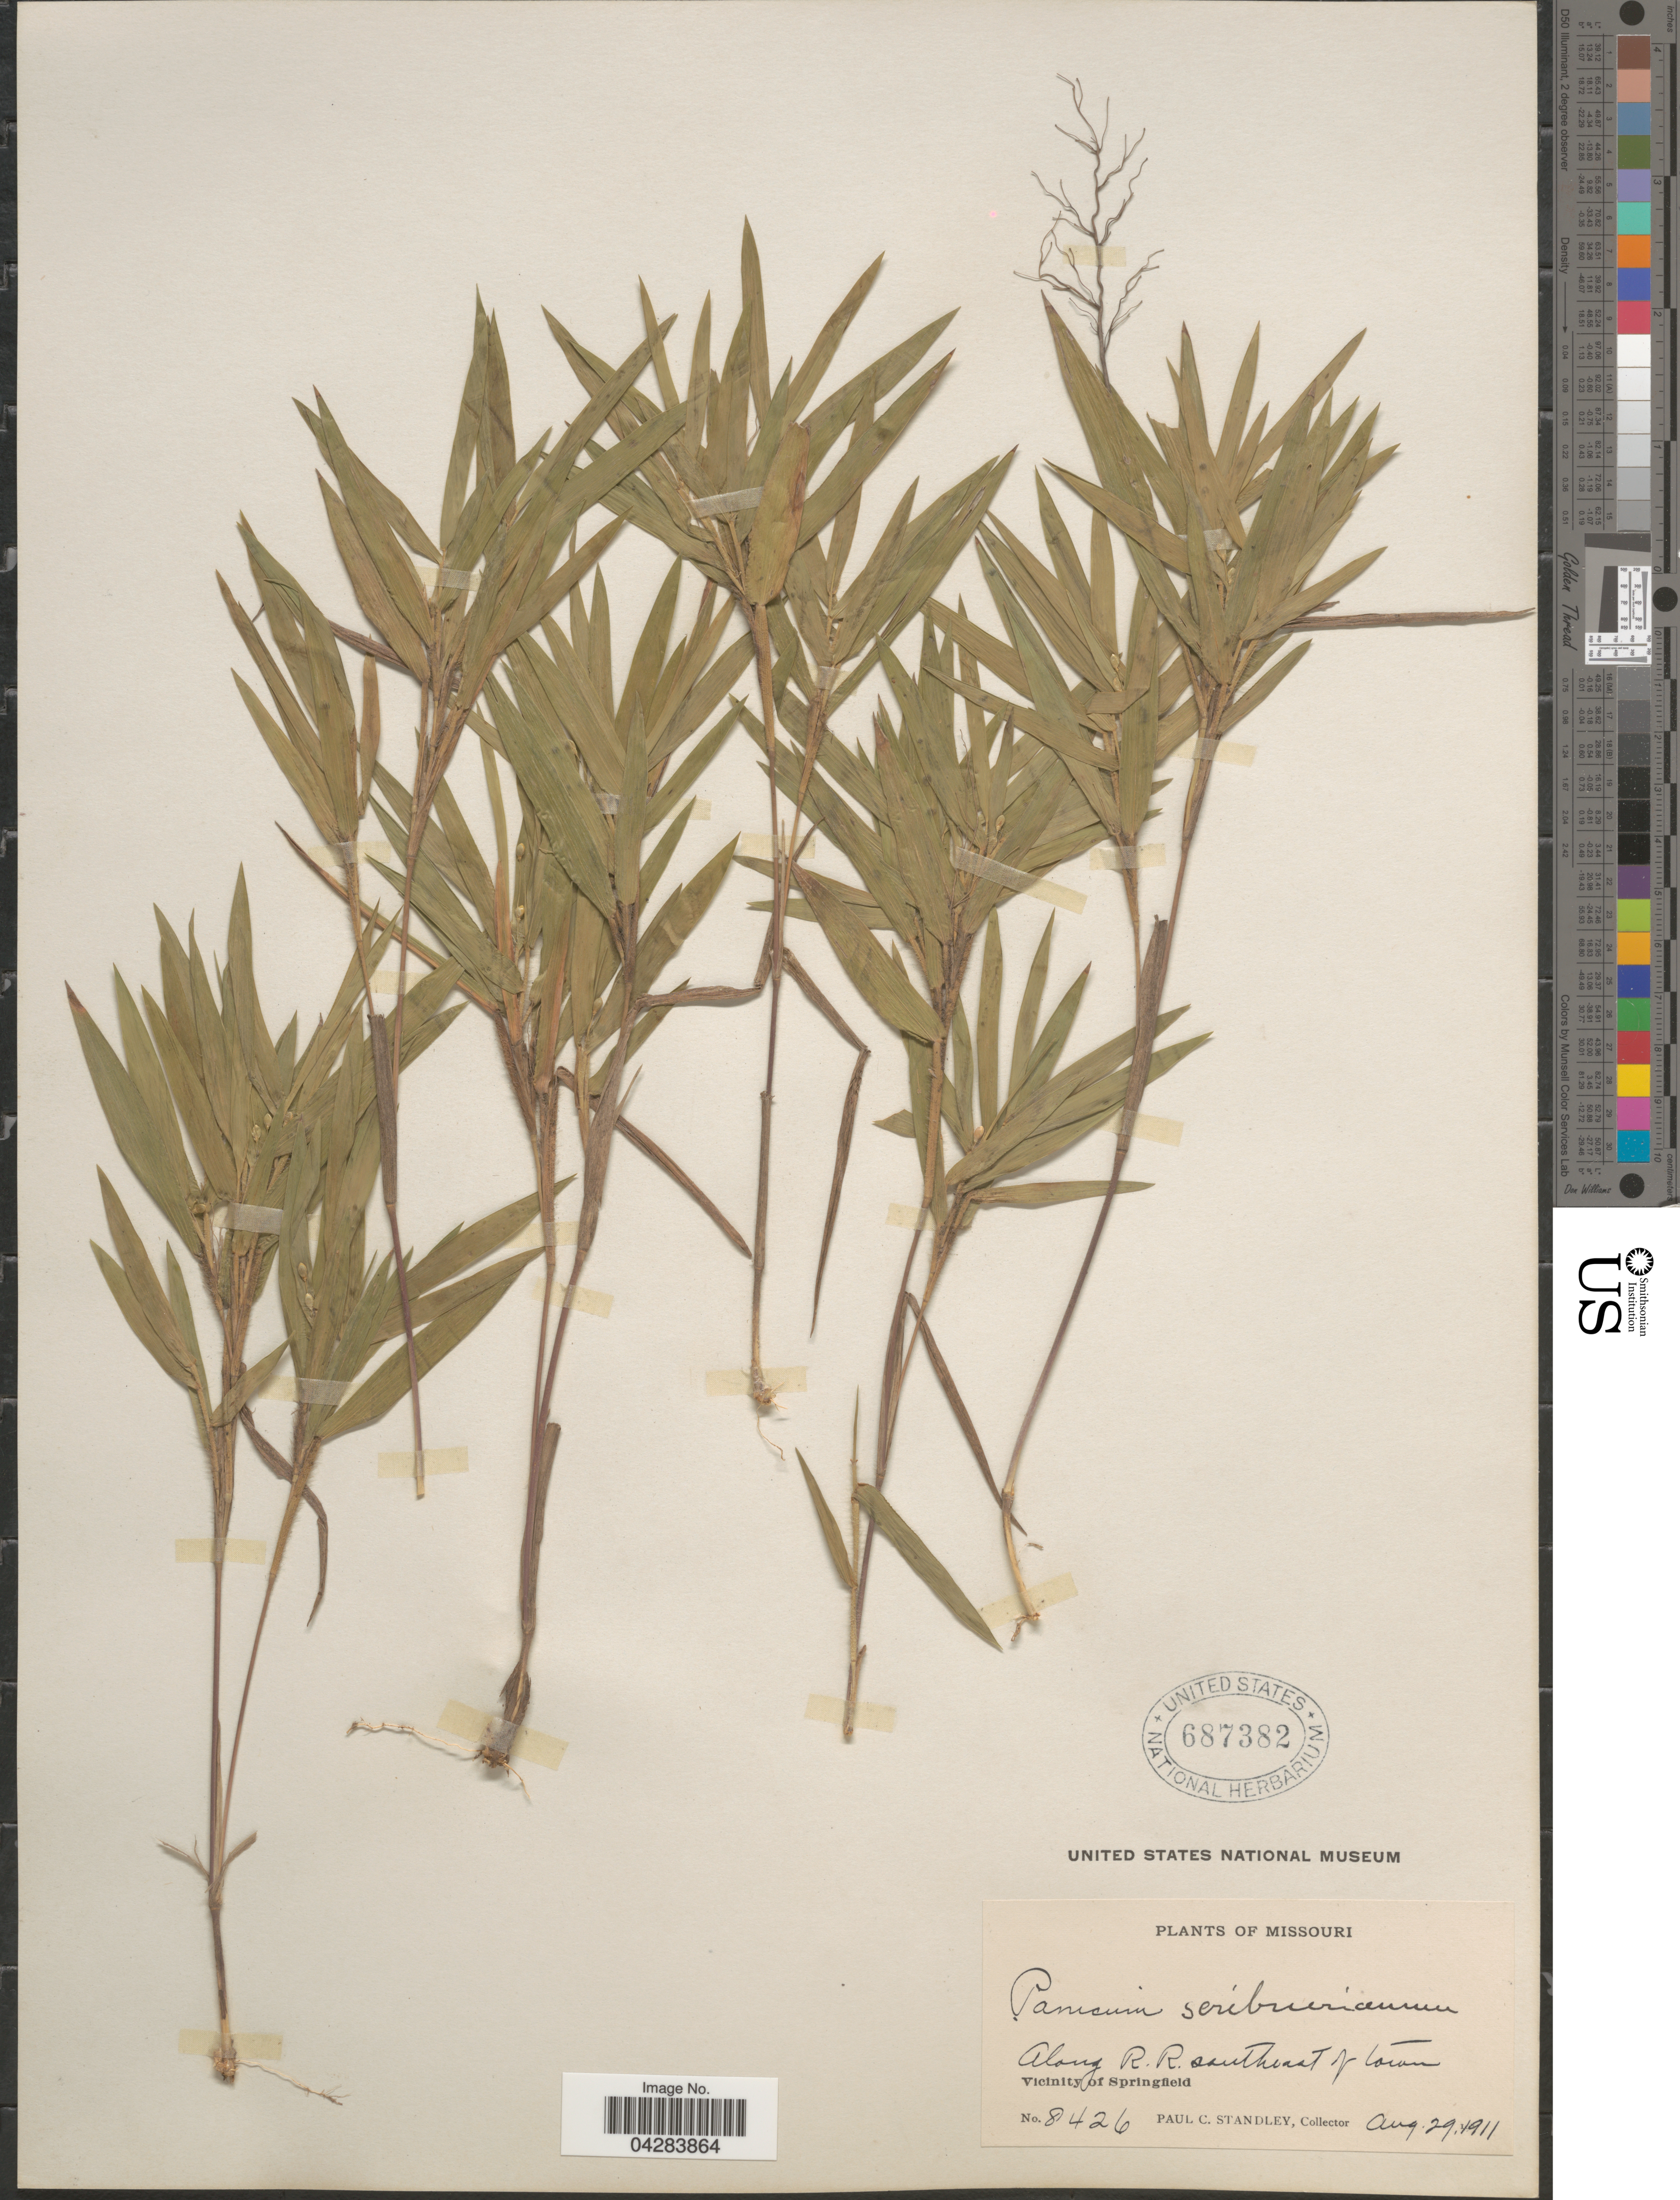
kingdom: Plantae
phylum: Tracheophyta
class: Liliopsida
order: Poales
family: Poaceae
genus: Dichanthelium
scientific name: Dichanthelium oligosanthes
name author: (Schult.) Gould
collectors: P. C. Standley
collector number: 8426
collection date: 1911-08-29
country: United States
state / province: Missouri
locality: Along R.R. southeast of town. Vicinity of Springfield.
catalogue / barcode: US 687382